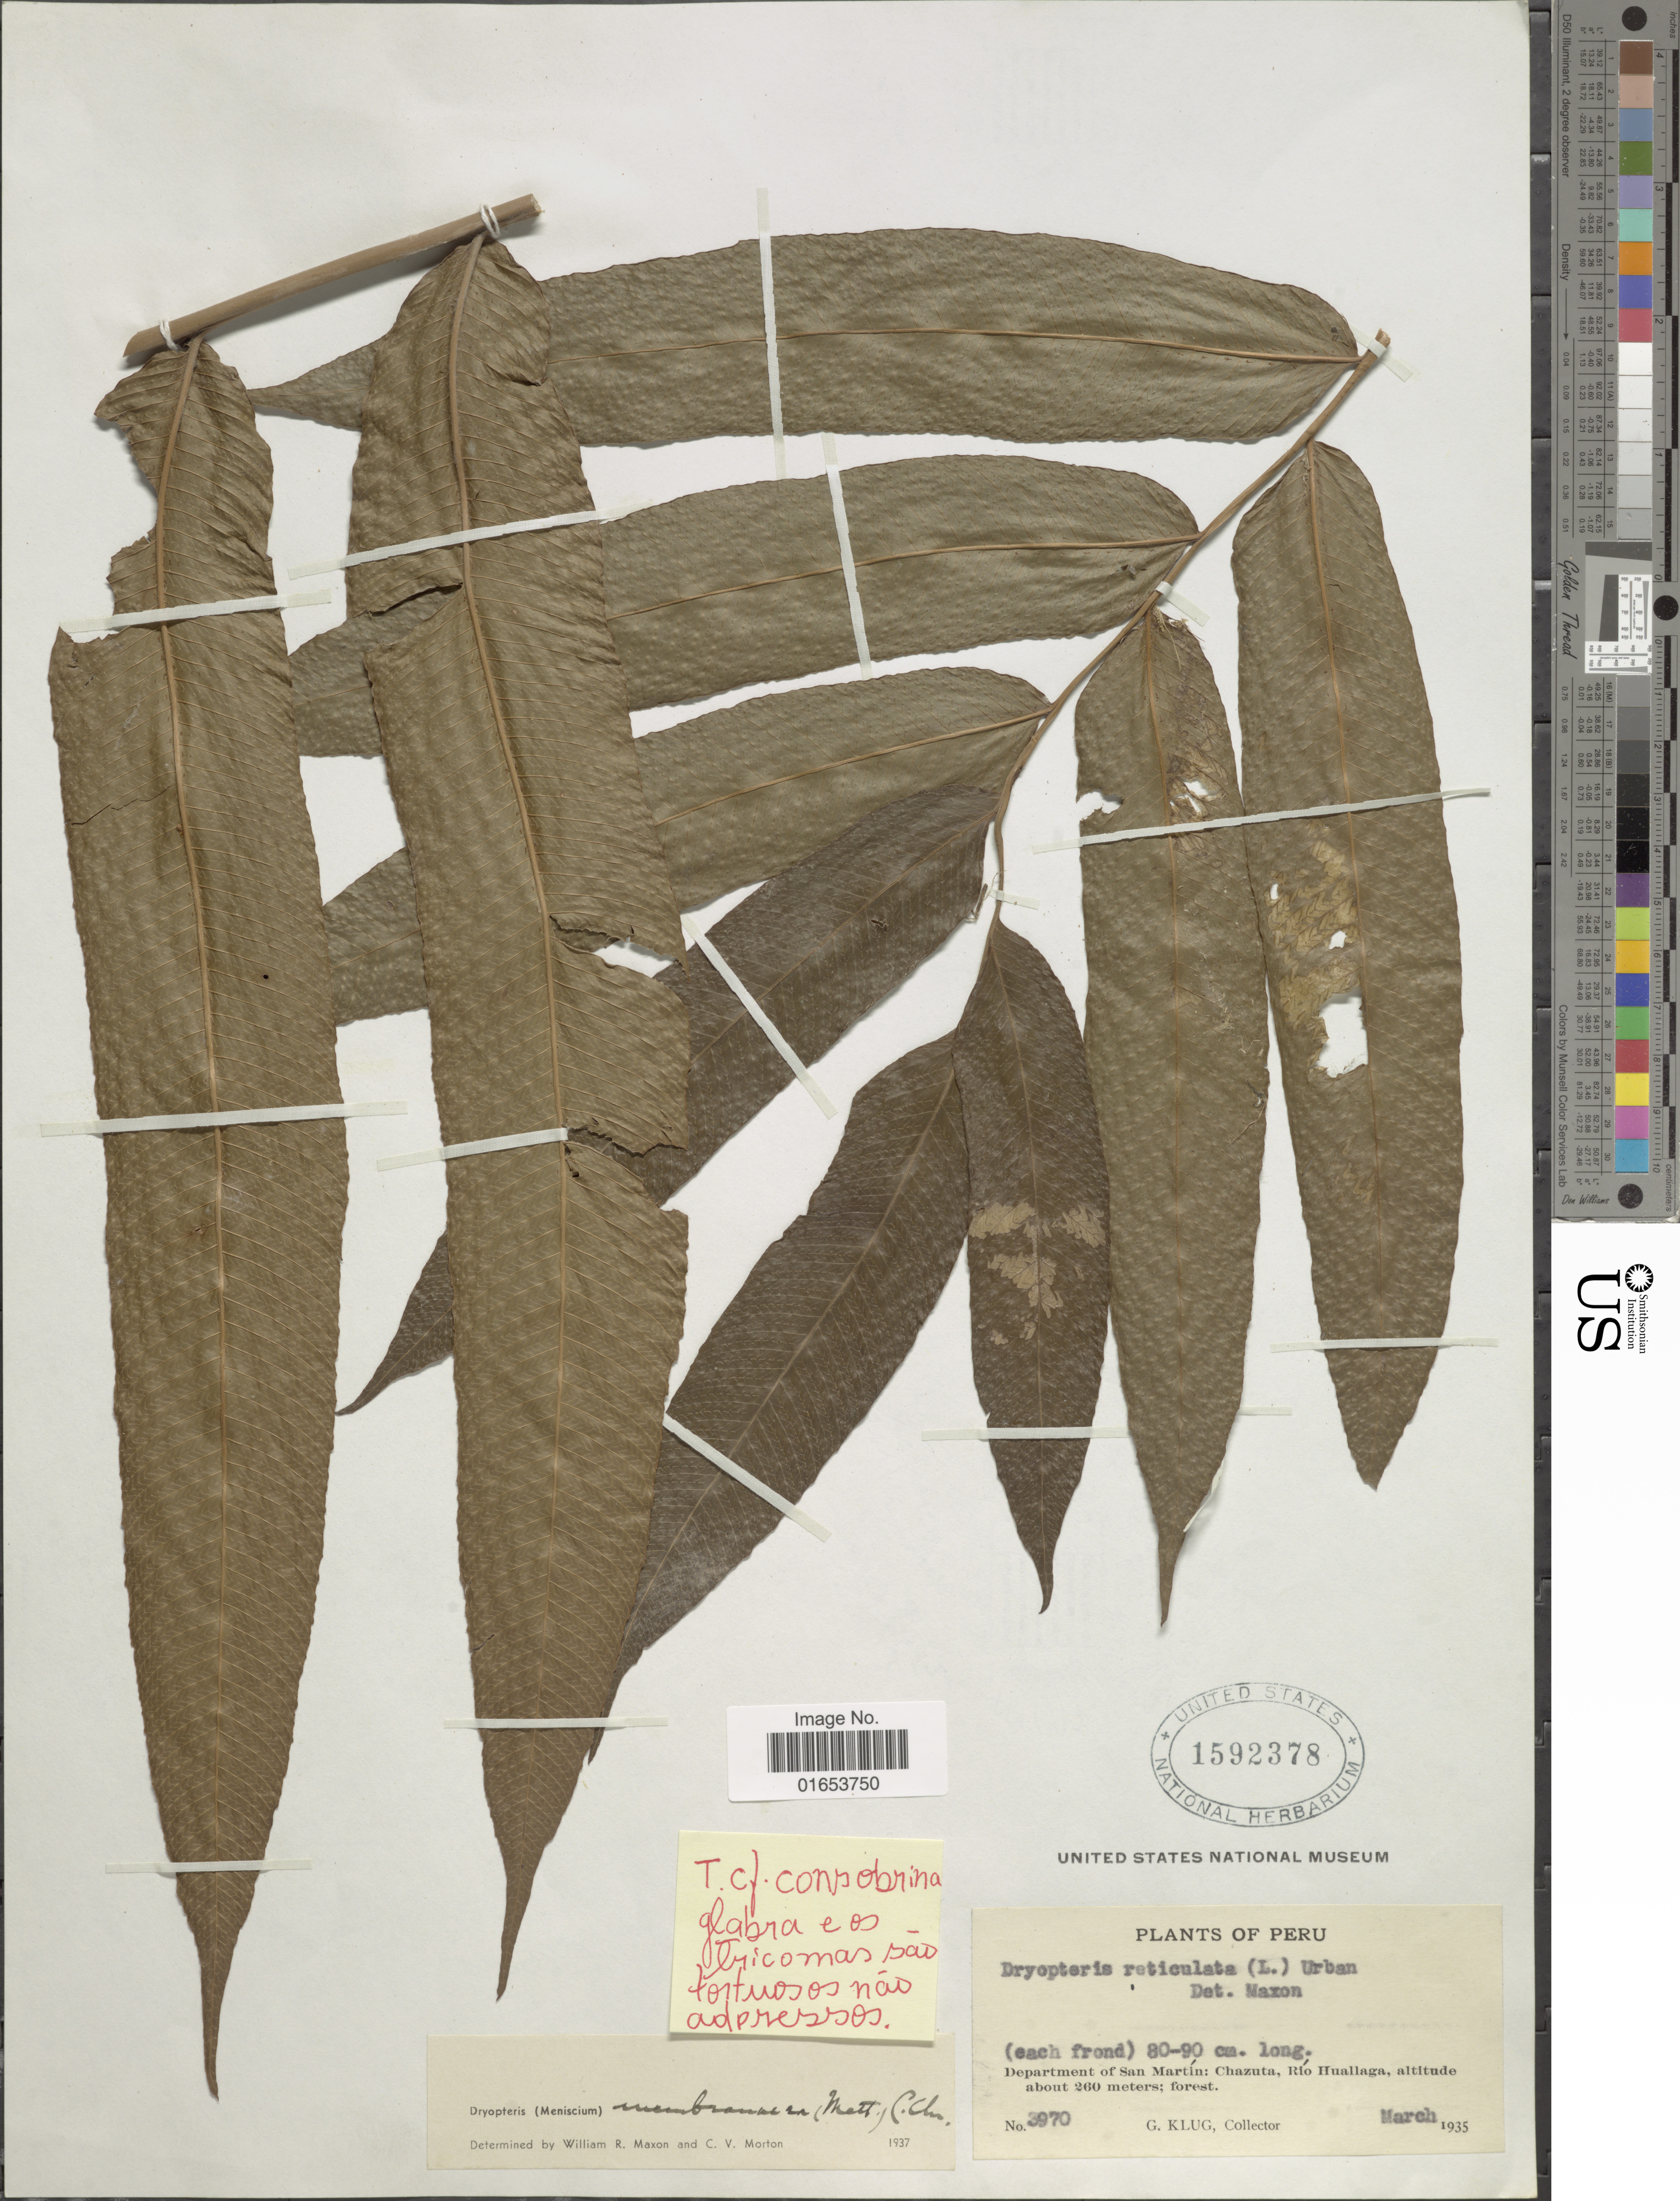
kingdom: Plantae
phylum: Tracheophyta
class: Polypodiopsida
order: Polypodiales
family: Thelypteridaceae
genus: Meniscium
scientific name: Meniscium sp.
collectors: G. Klug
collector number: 3970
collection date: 1935-03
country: Peru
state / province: San Martín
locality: Chazuta, Río Huallaga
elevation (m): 260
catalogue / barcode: US 1592378